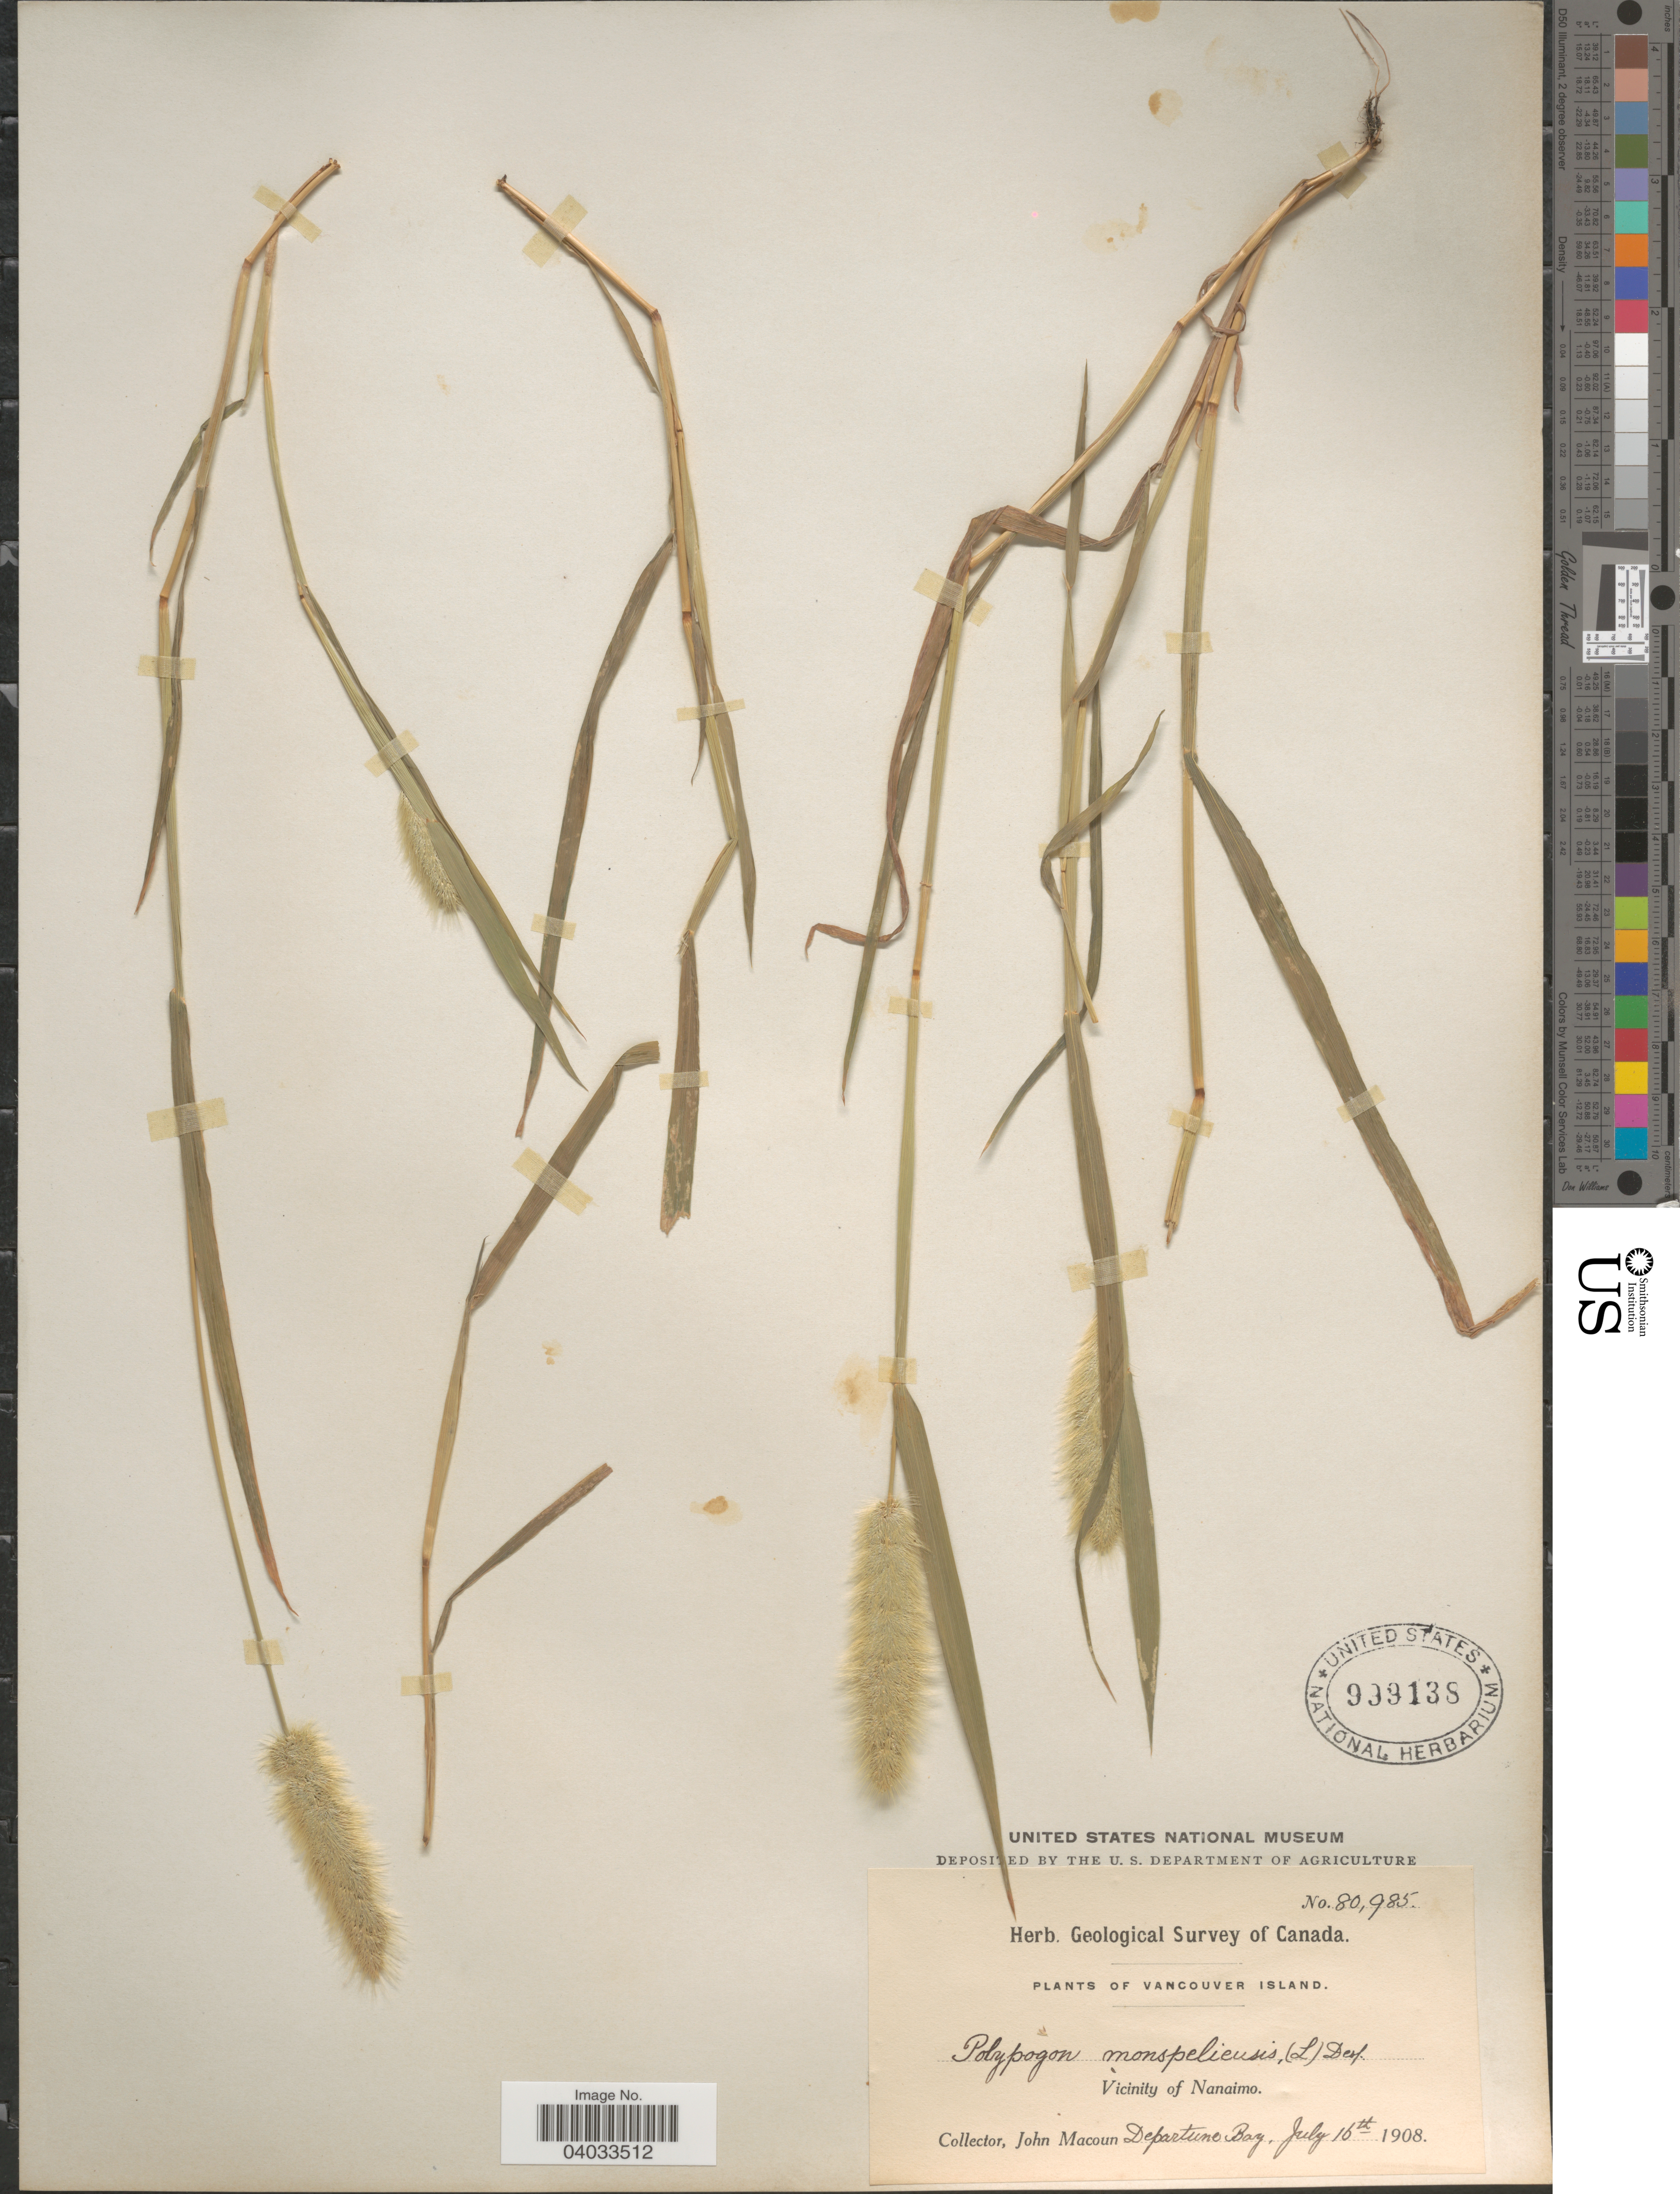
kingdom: Plantae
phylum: Tracheophyta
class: Liliopsida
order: Poales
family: Poaceae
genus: Polypogon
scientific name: Polypogon monspeliensis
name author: (L.) Desf.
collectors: J. Macoun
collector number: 80985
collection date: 1908-07-16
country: Canada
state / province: British Columbia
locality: Vancouver Island. Vicinity of Nanaimo.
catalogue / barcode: US 999138